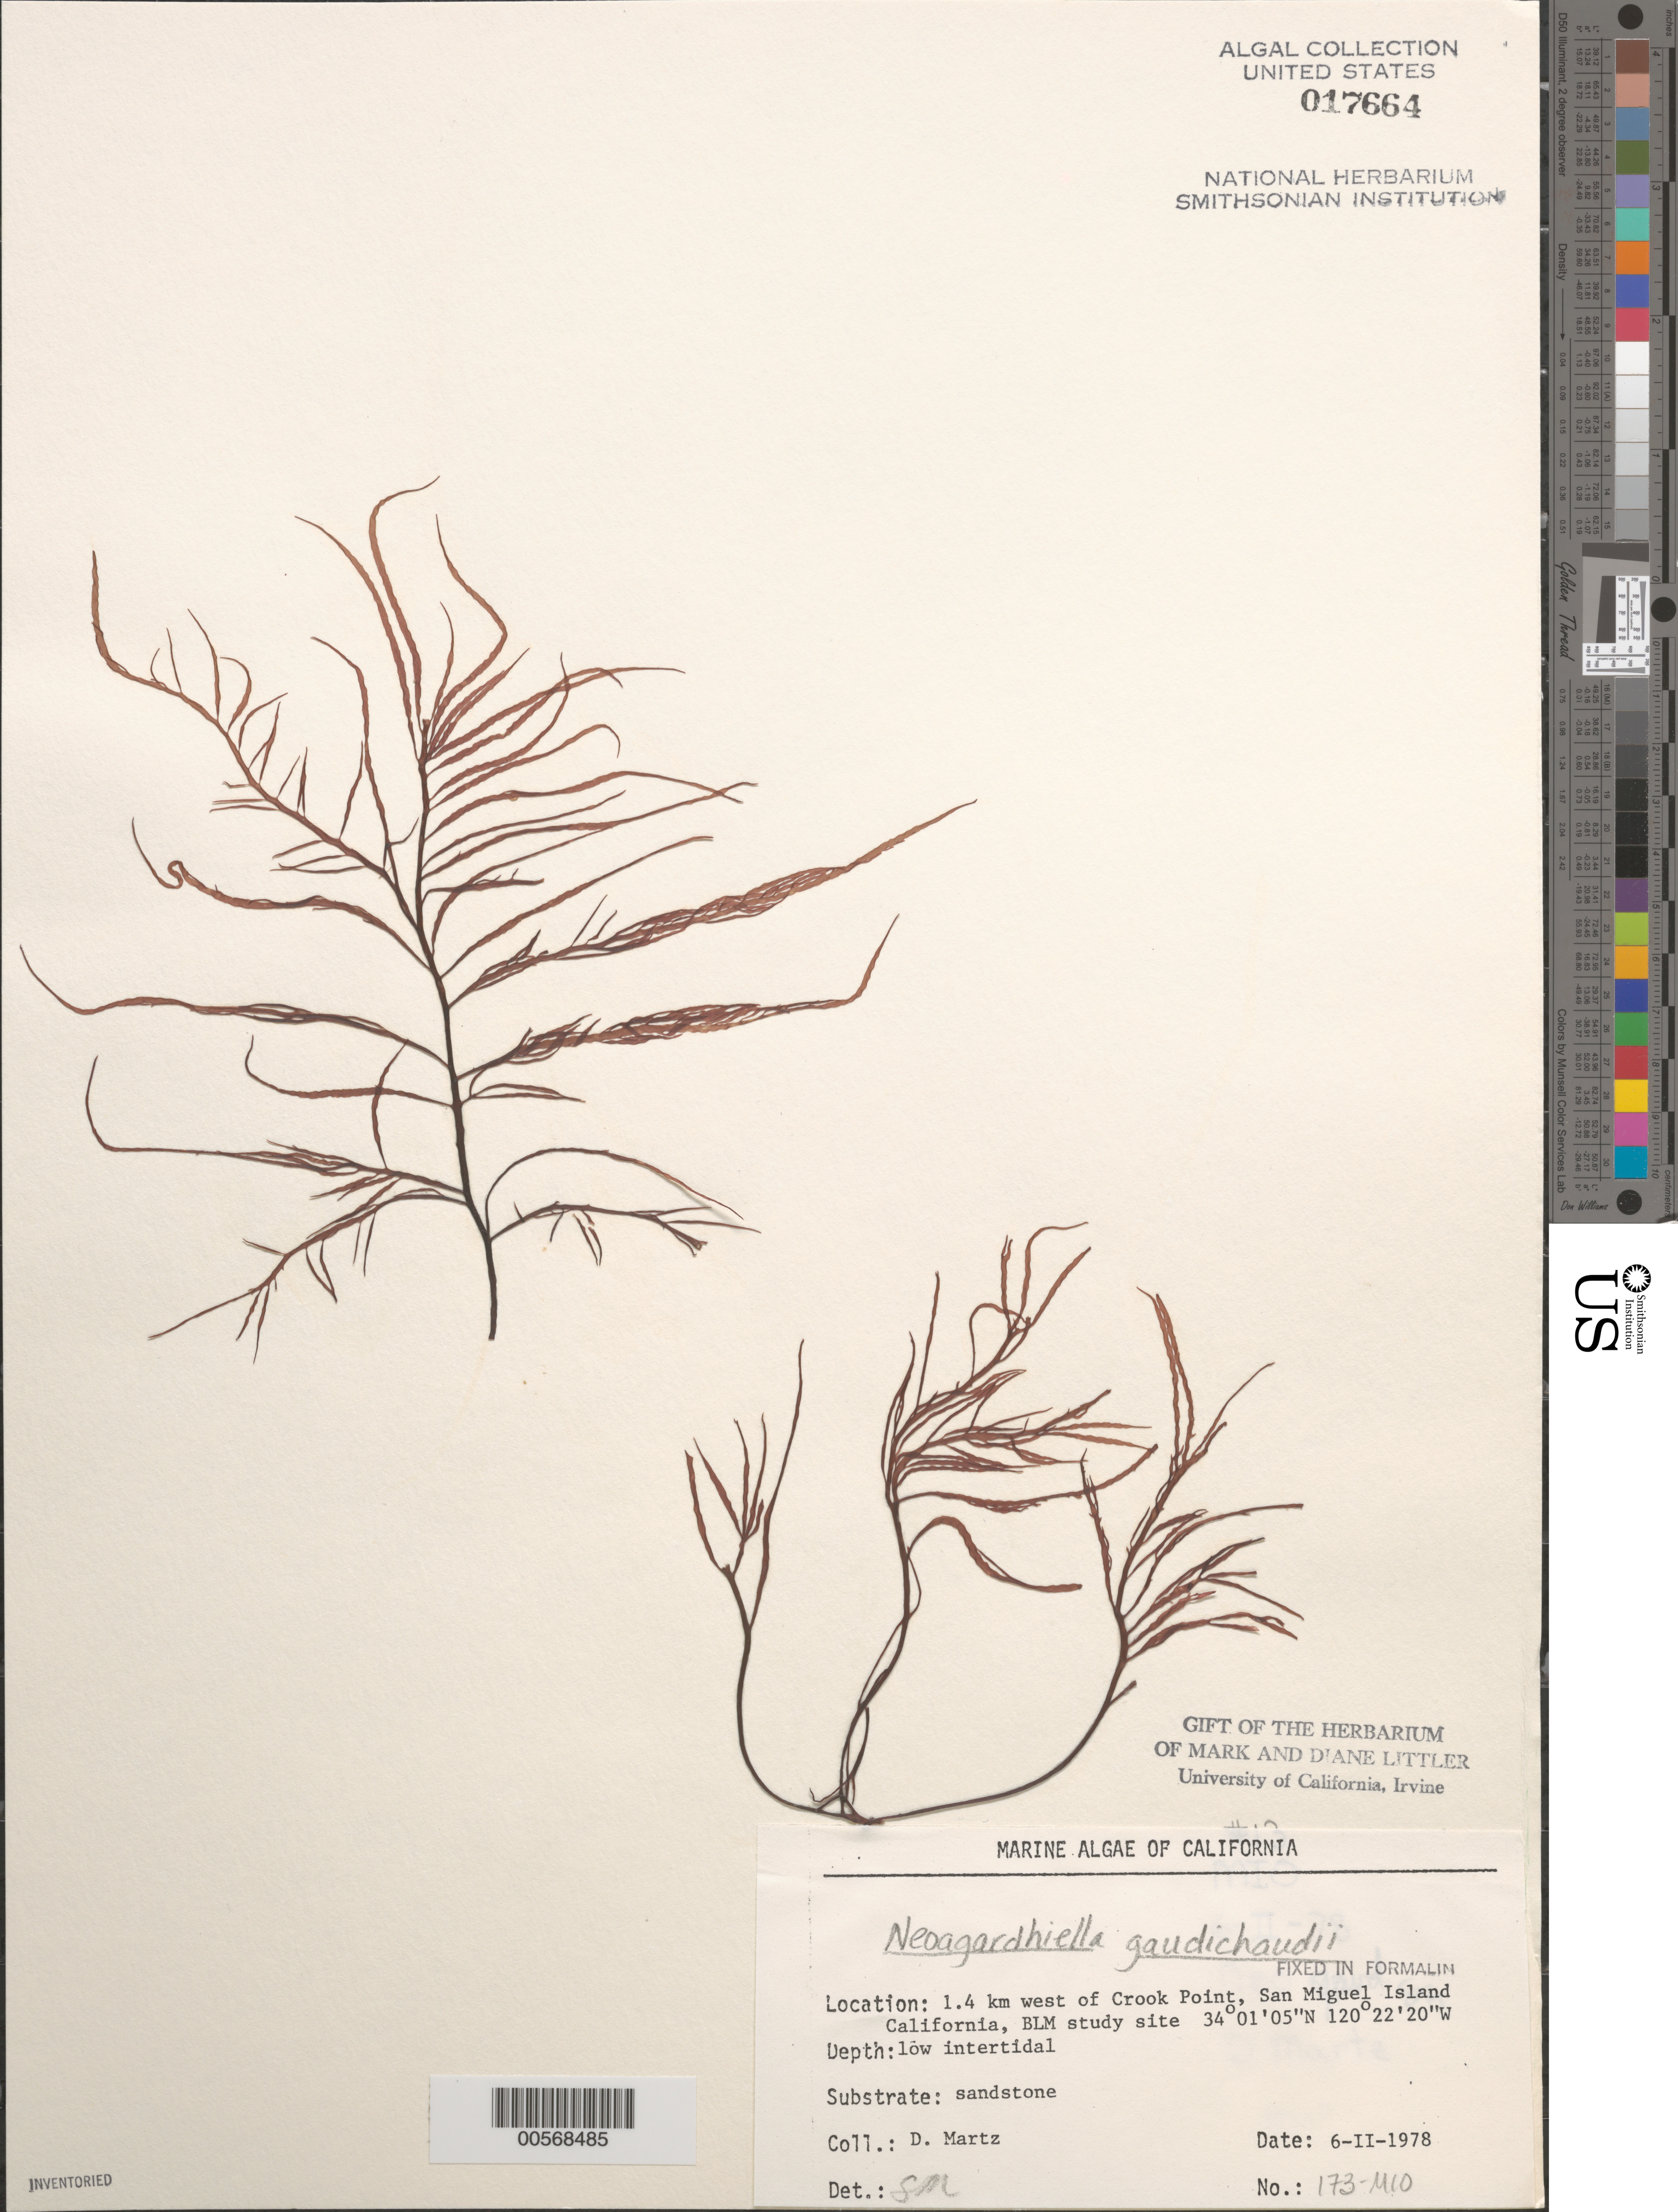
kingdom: Plantae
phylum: Rhodophyta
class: Florideophyceae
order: Gigartinales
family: Solieriaceae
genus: Sarcodiotheca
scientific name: Sarcodiotheca gaudichaudii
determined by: Algae name updating Project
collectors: D. Martz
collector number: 173-mio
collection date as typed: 06 Feb 1978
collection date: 1978-02-06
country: United States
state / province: California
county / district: Santa Barbara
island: San Miguel Island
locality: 1.4 km north of Crook Point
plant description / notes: BLM-SOCALBIGHT Rocky Intertidal Survey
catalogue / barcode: US 17664